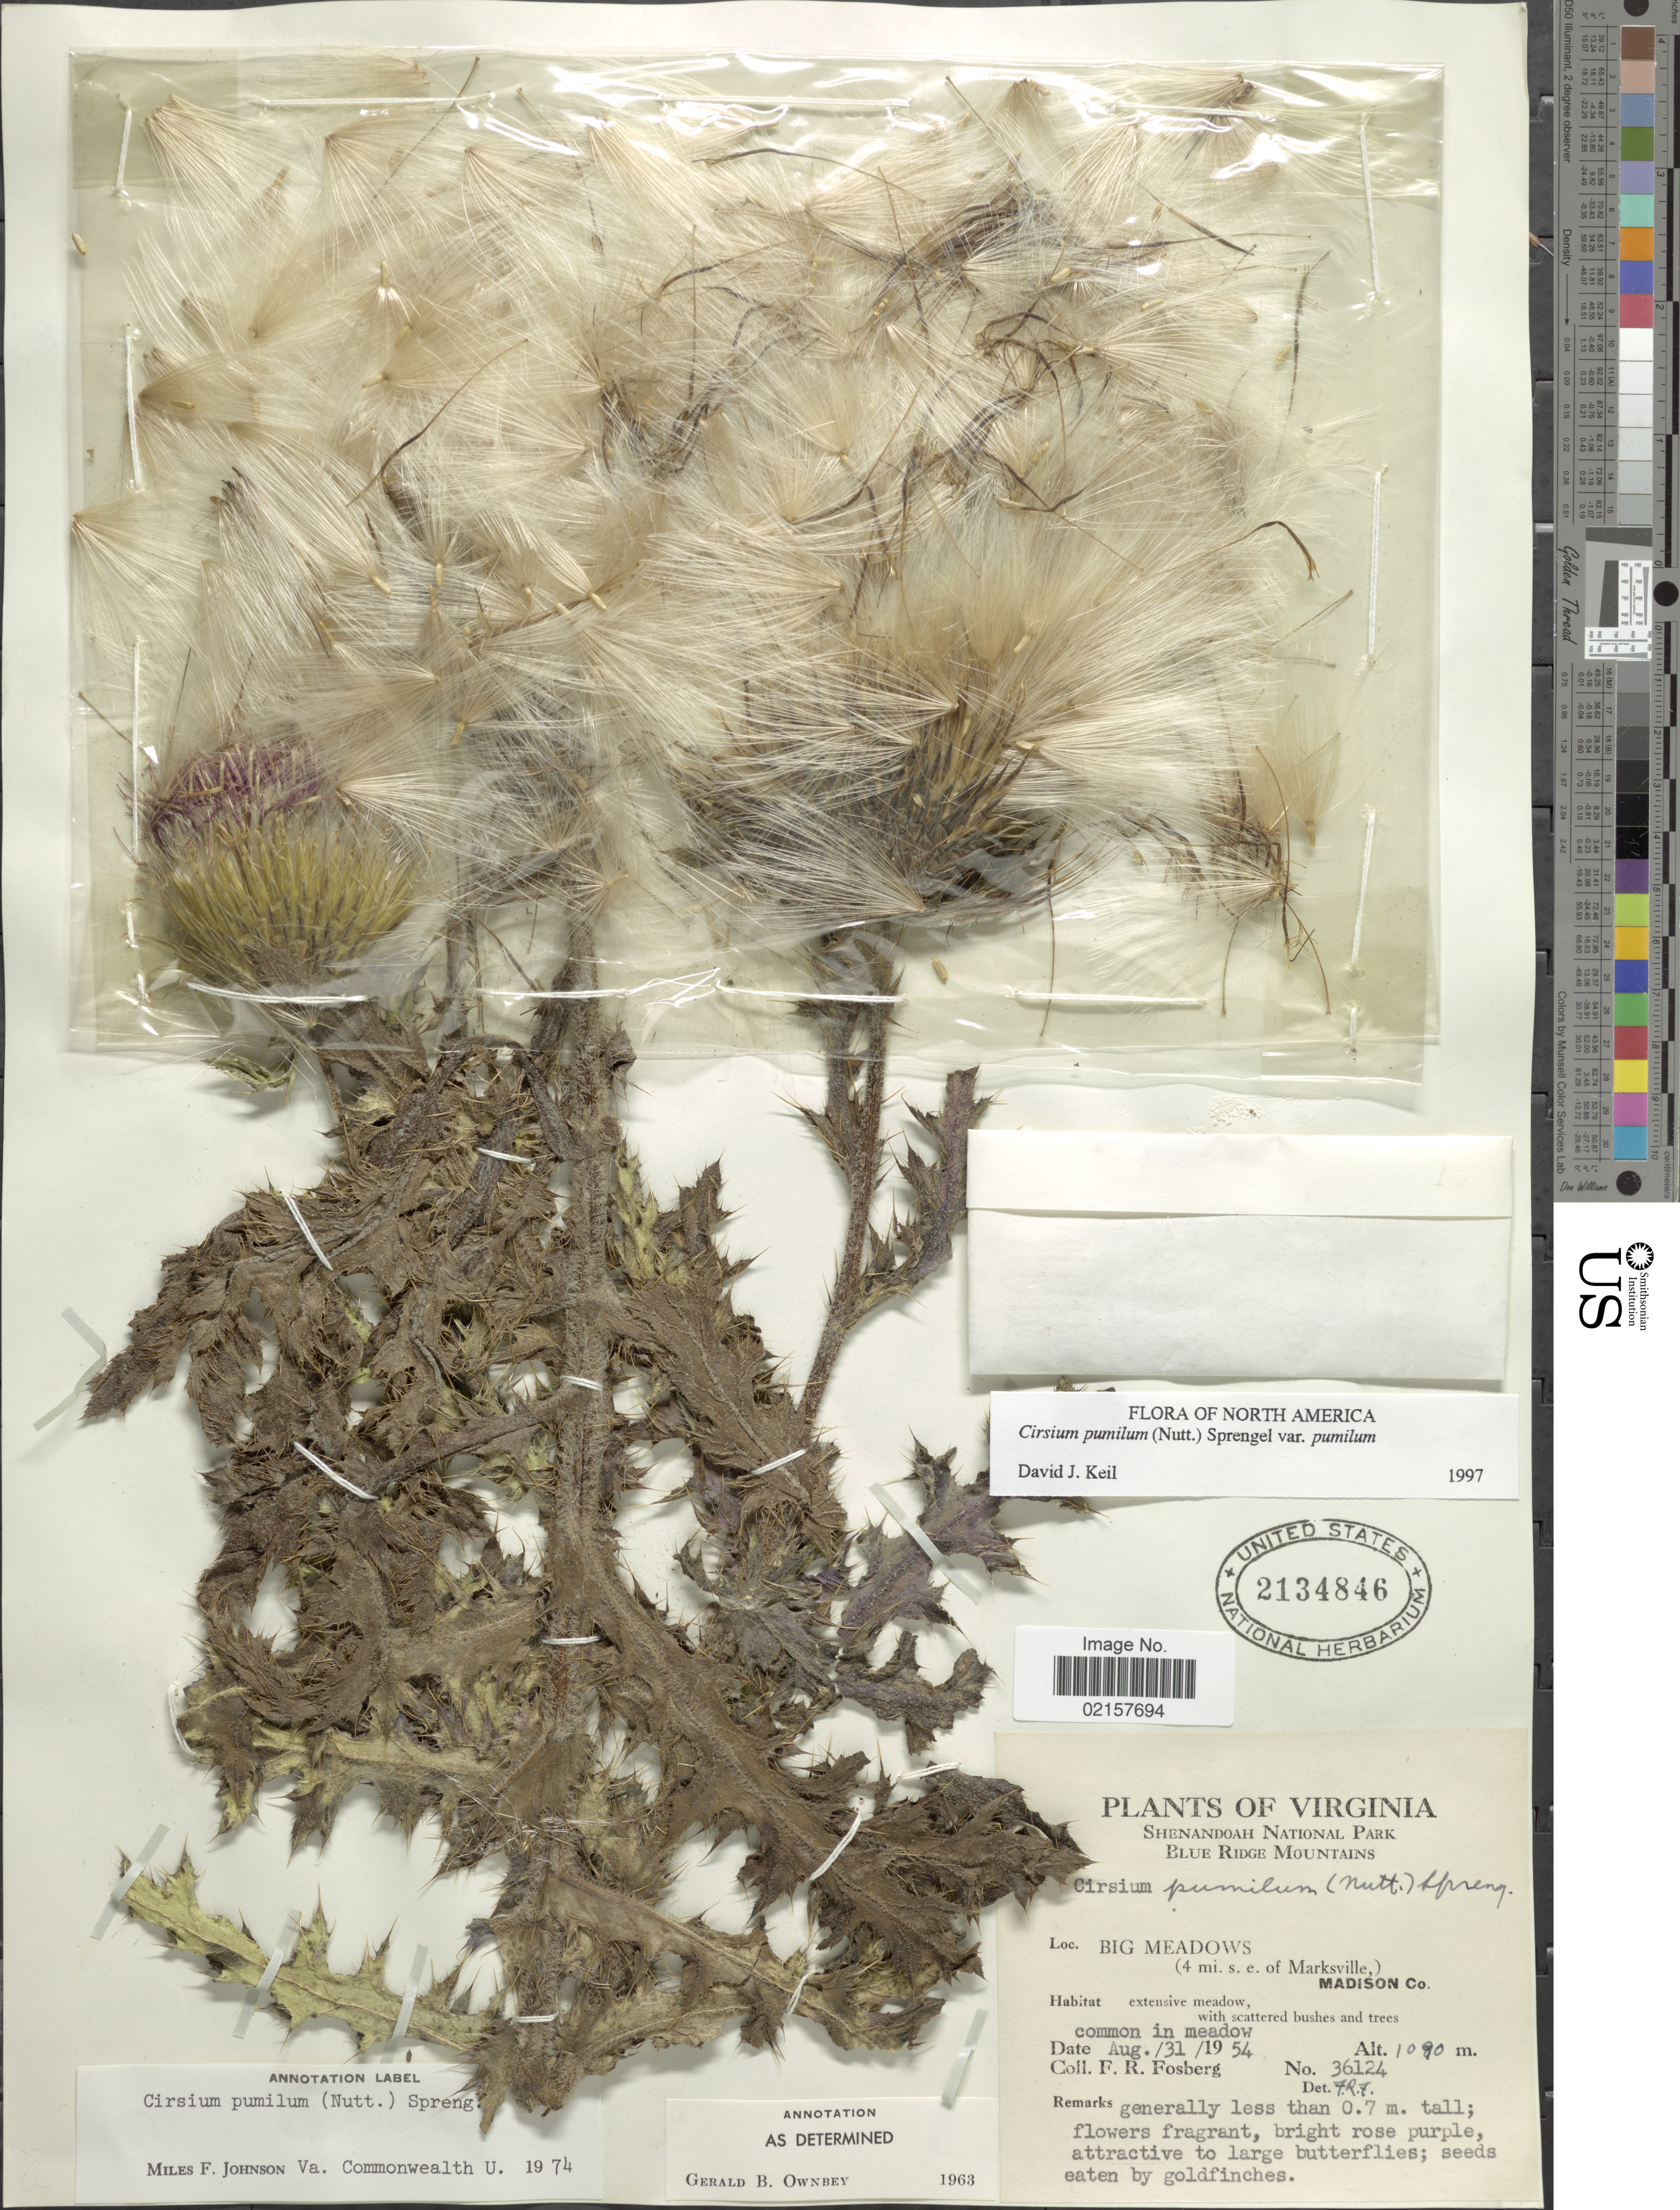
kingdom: Plantae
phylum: Tracheophyta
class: Magnoliopsida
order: Asterales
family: Asteraceae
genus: Cirsium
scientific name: Cirsium pumilum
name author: (Nutt.) Spreng.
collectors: F. R. Fosberg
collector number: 36124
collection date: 1954-08-31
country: United States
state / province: Virginia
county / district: Madison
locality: Shenandoah National Park, Blue Ridge Mountains, Big Meadows (4 mi. s.e. of Marksville), Madison Co.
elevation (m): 1070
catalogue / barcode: US 2134846